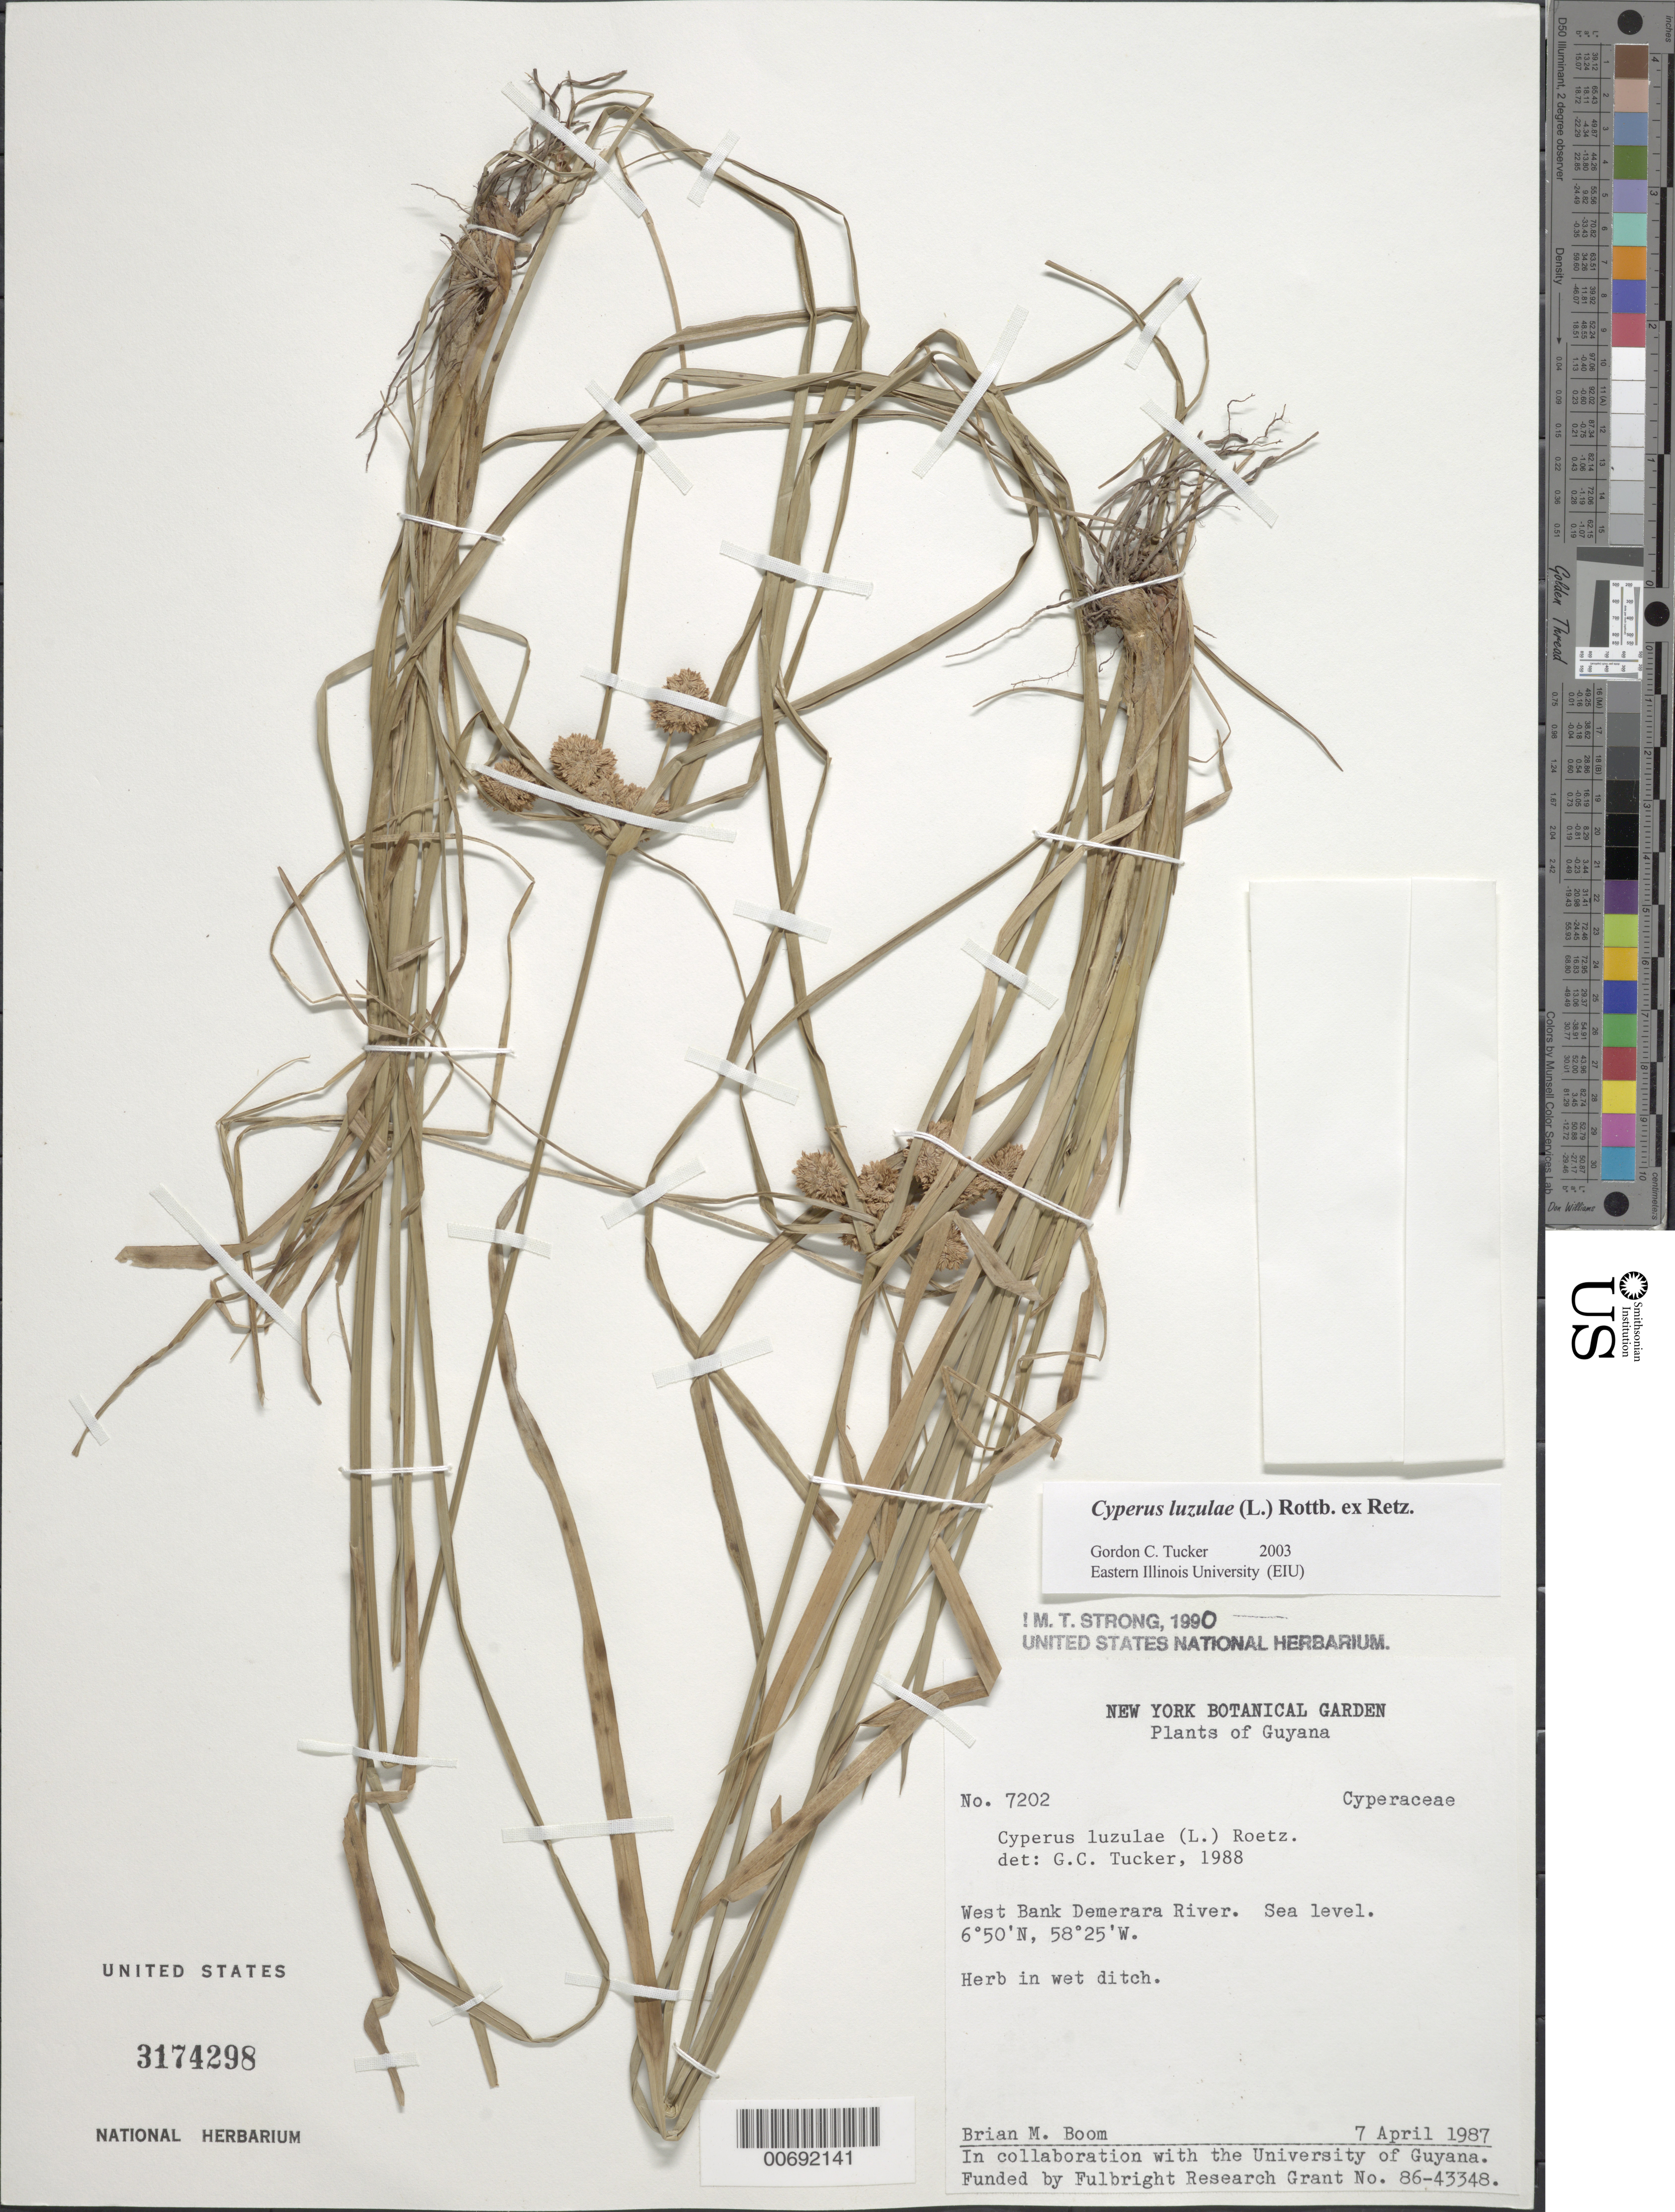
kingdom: Plantae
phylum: Tracheophyta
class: Liliopsida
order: Poales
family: Cyperaceae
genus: Cyperus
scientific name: Cyperus luzulae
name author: (L.) Rottb. ex Retz.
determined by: Tucker, G. C.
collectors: B. M. Boom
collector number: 7202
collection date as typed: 7-Apr-87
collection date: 1987-04-07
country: Guyana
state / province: Essequibo Isl-W. Demerara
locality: Demerara R., W bank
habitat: Wet ditch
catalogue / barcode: US 3174298